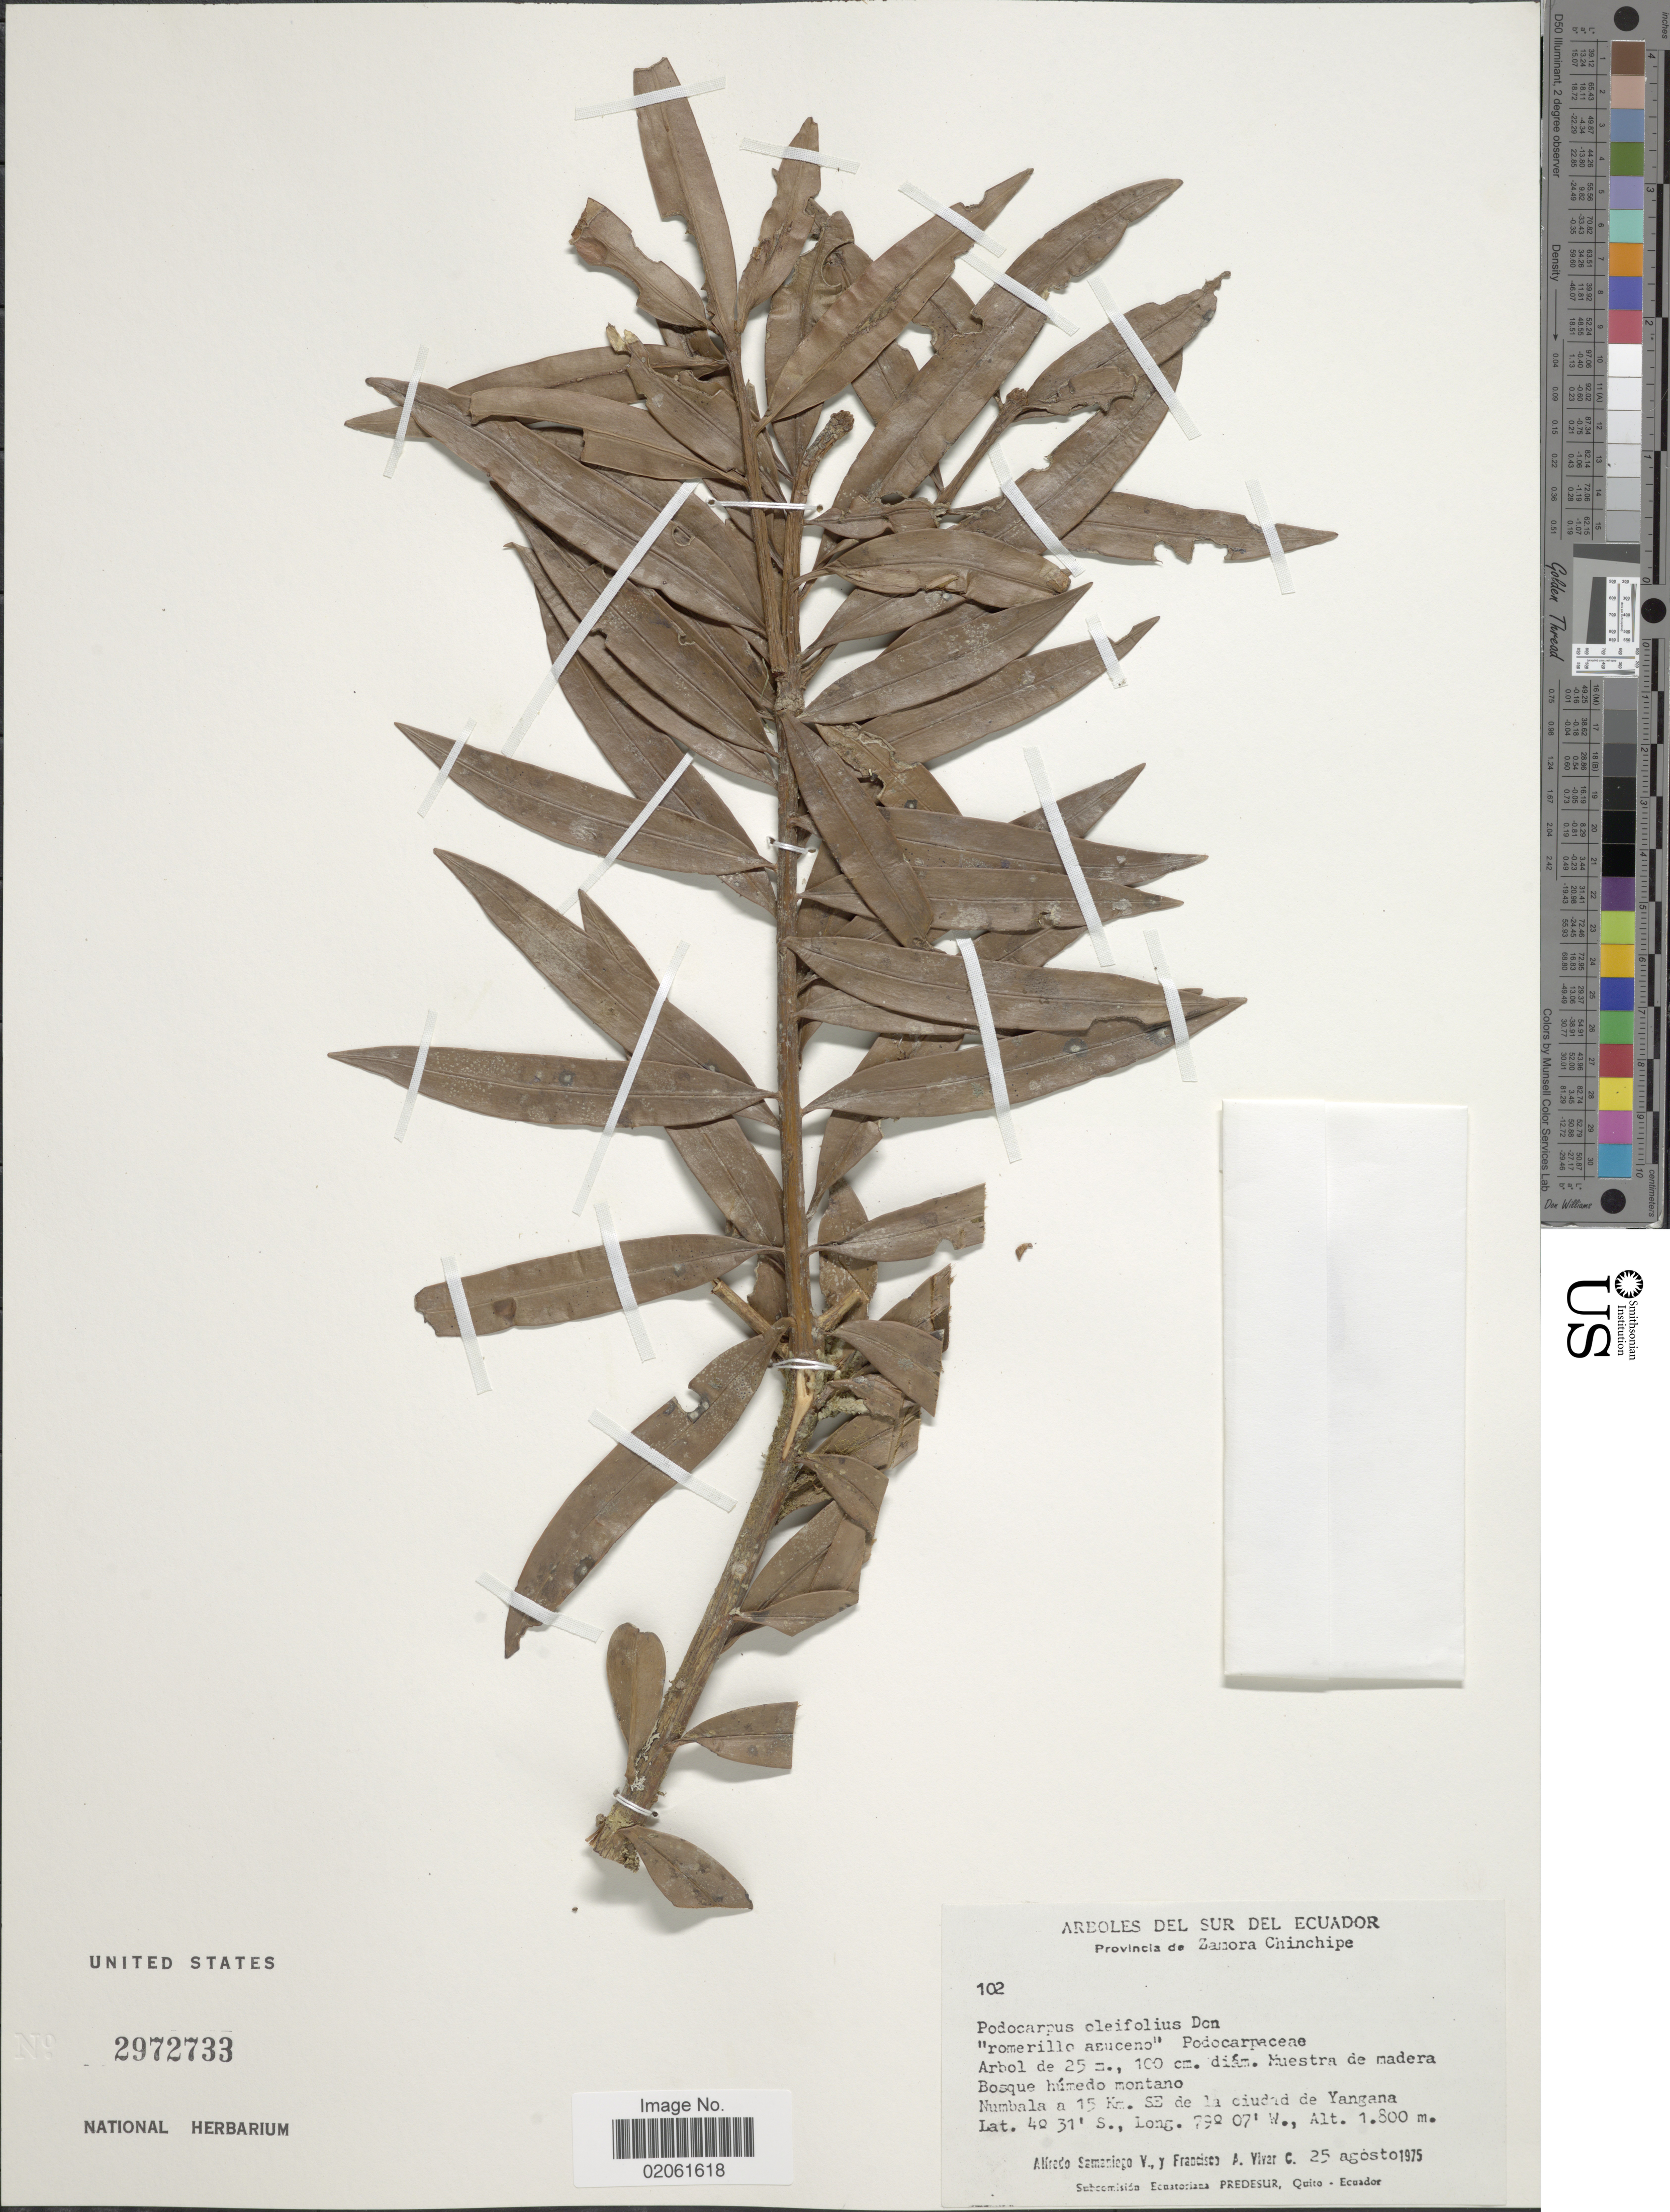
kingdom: Plantae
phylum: Tracheophyta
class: Pinopsida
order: Pinales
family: Podocarpaceae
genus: Podocarpus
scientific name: Podocarpus oleifolius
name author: D. Don ex Lamb.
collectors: A. V. Samaniego & F. A. Vivar C.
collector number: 102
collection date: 1975-08-25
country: Ecuador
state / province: Zamora-Chinchipe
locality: Sur del Ecuador, Zamora Chinchipe.Numbala a 15 Km. SE de la ciudad de Yangana.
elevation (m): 1800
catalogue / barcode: US 2972733